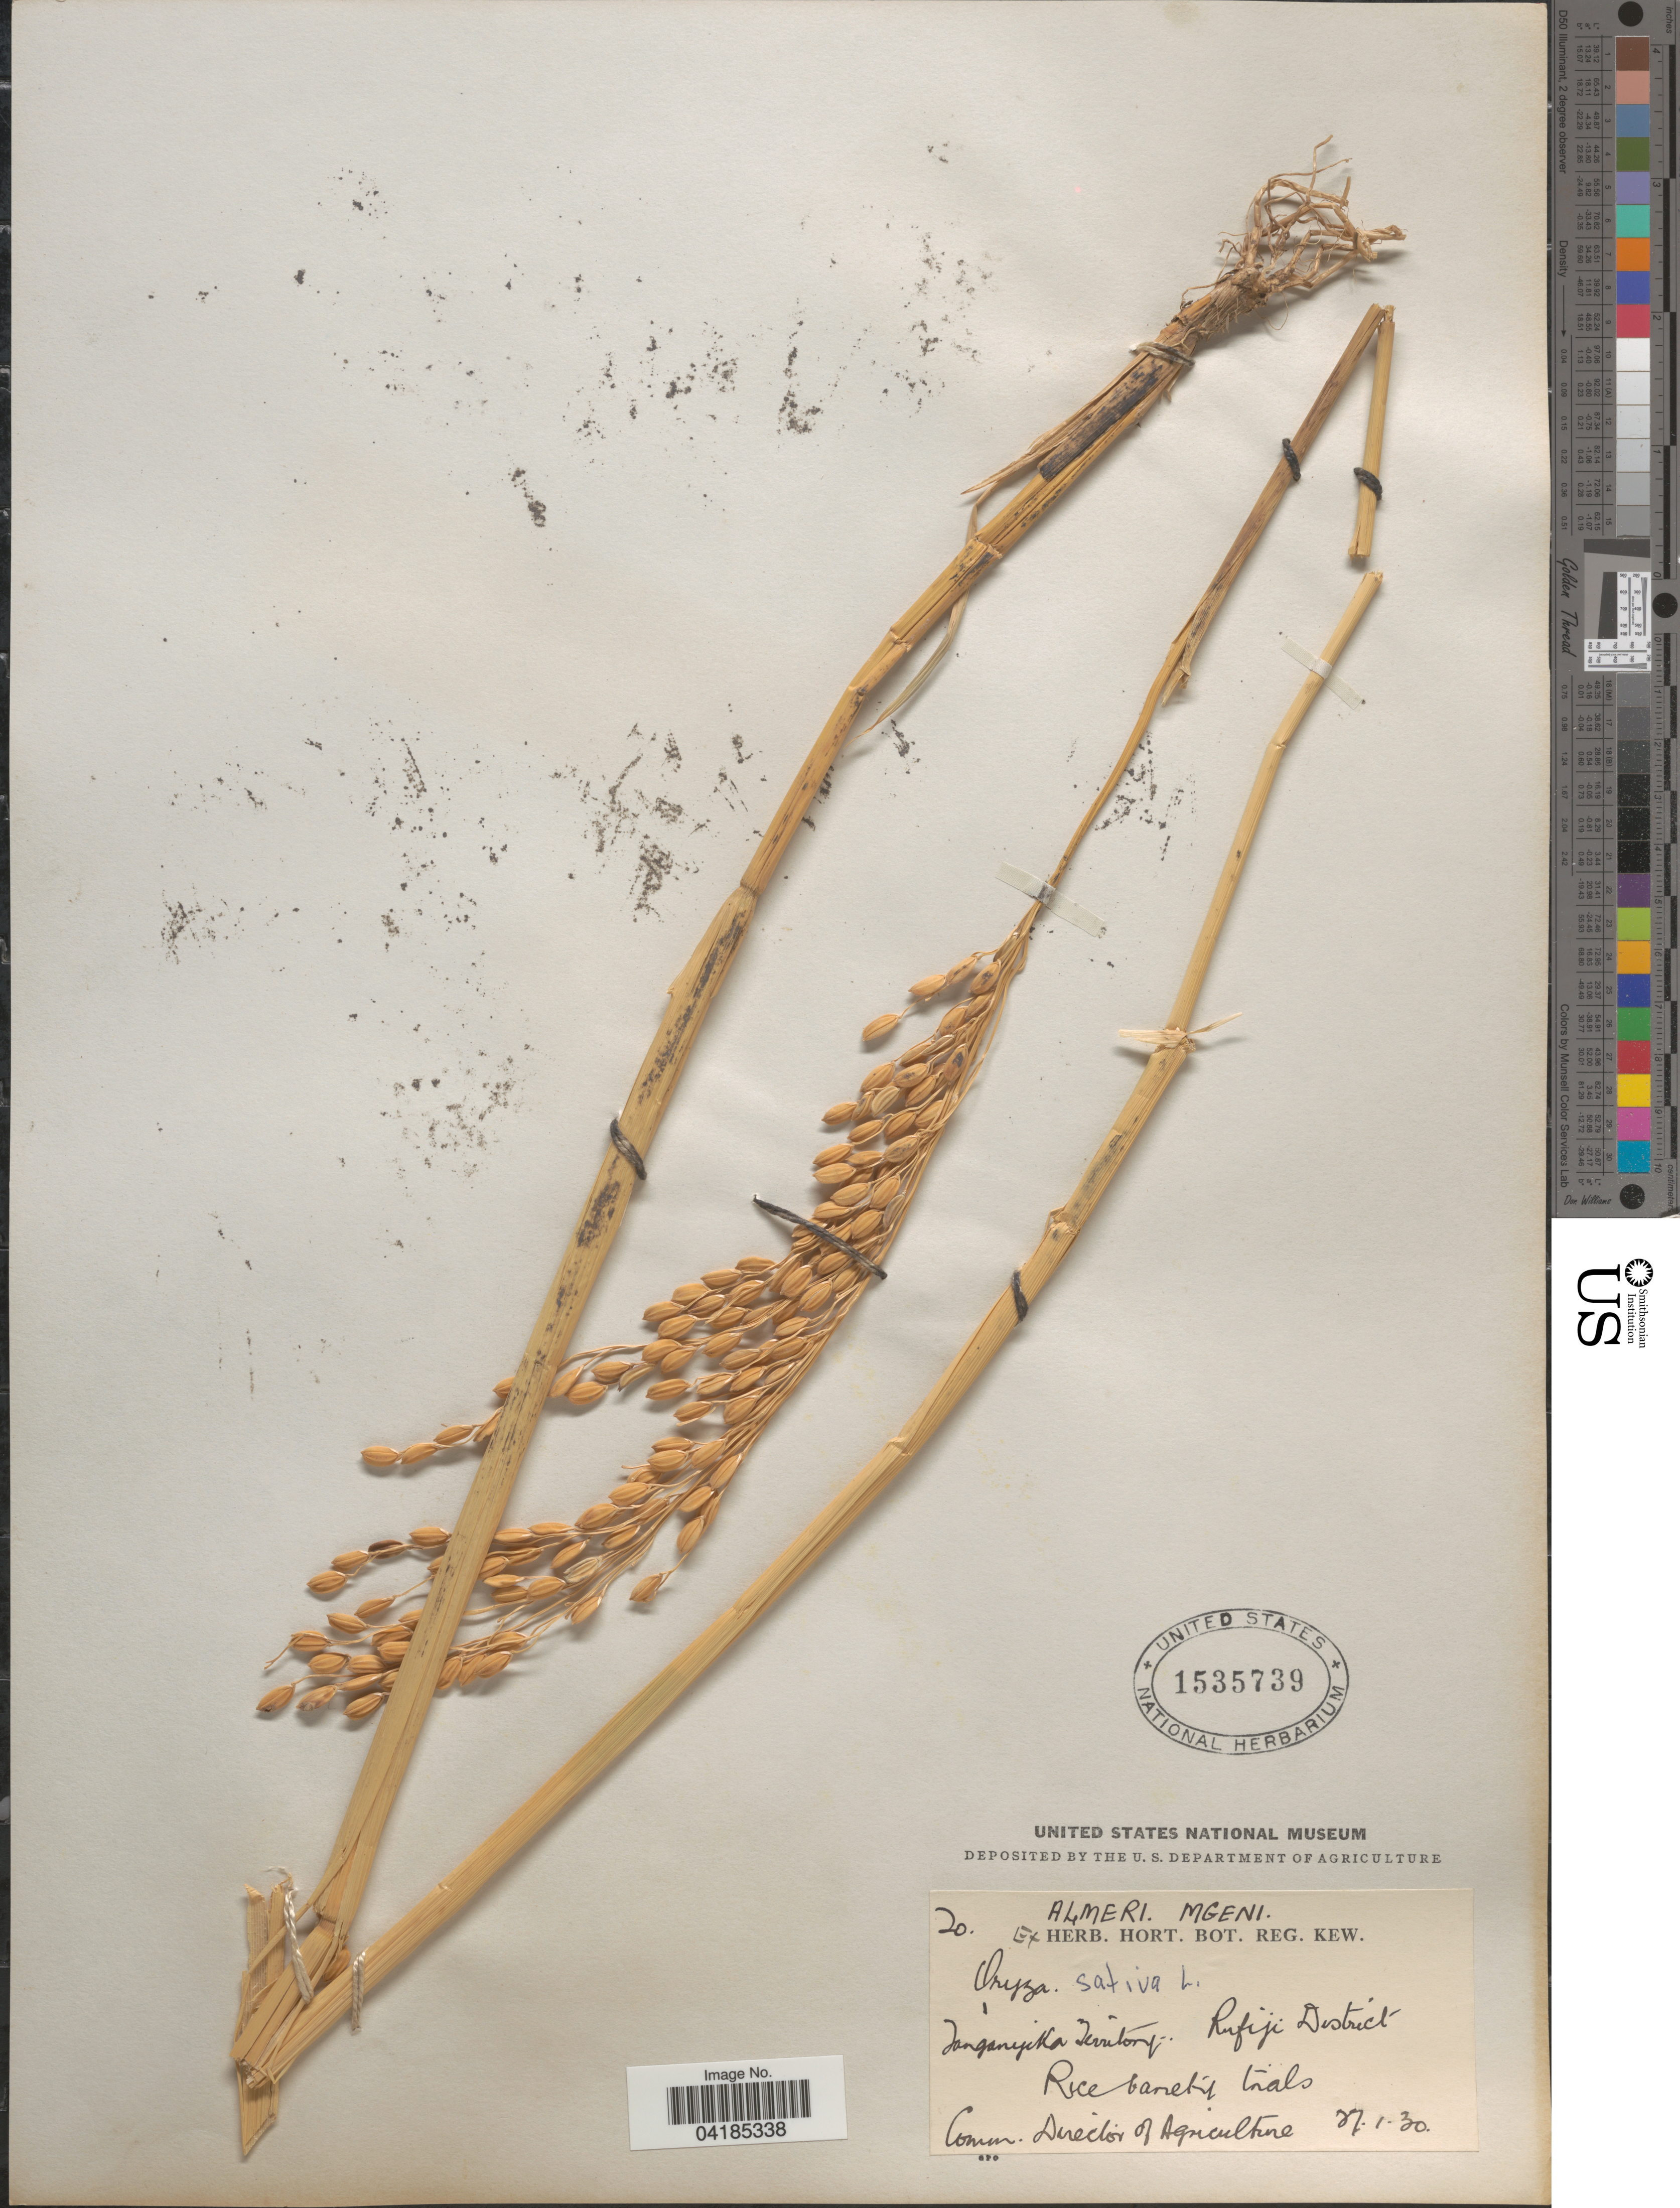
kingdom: Plantae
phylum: Tracheophyta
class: Liliopsida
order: Poales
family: Poaceae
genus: Oryza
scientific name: Oryza sativa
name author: L.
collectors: ex herb. Hort. Reg. Kew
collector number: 20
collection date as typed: Transcribed d/m/y: 27/1/30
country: Tanzania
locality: Tanganyika Territory: Rufiji District.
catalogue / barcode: US 1535739